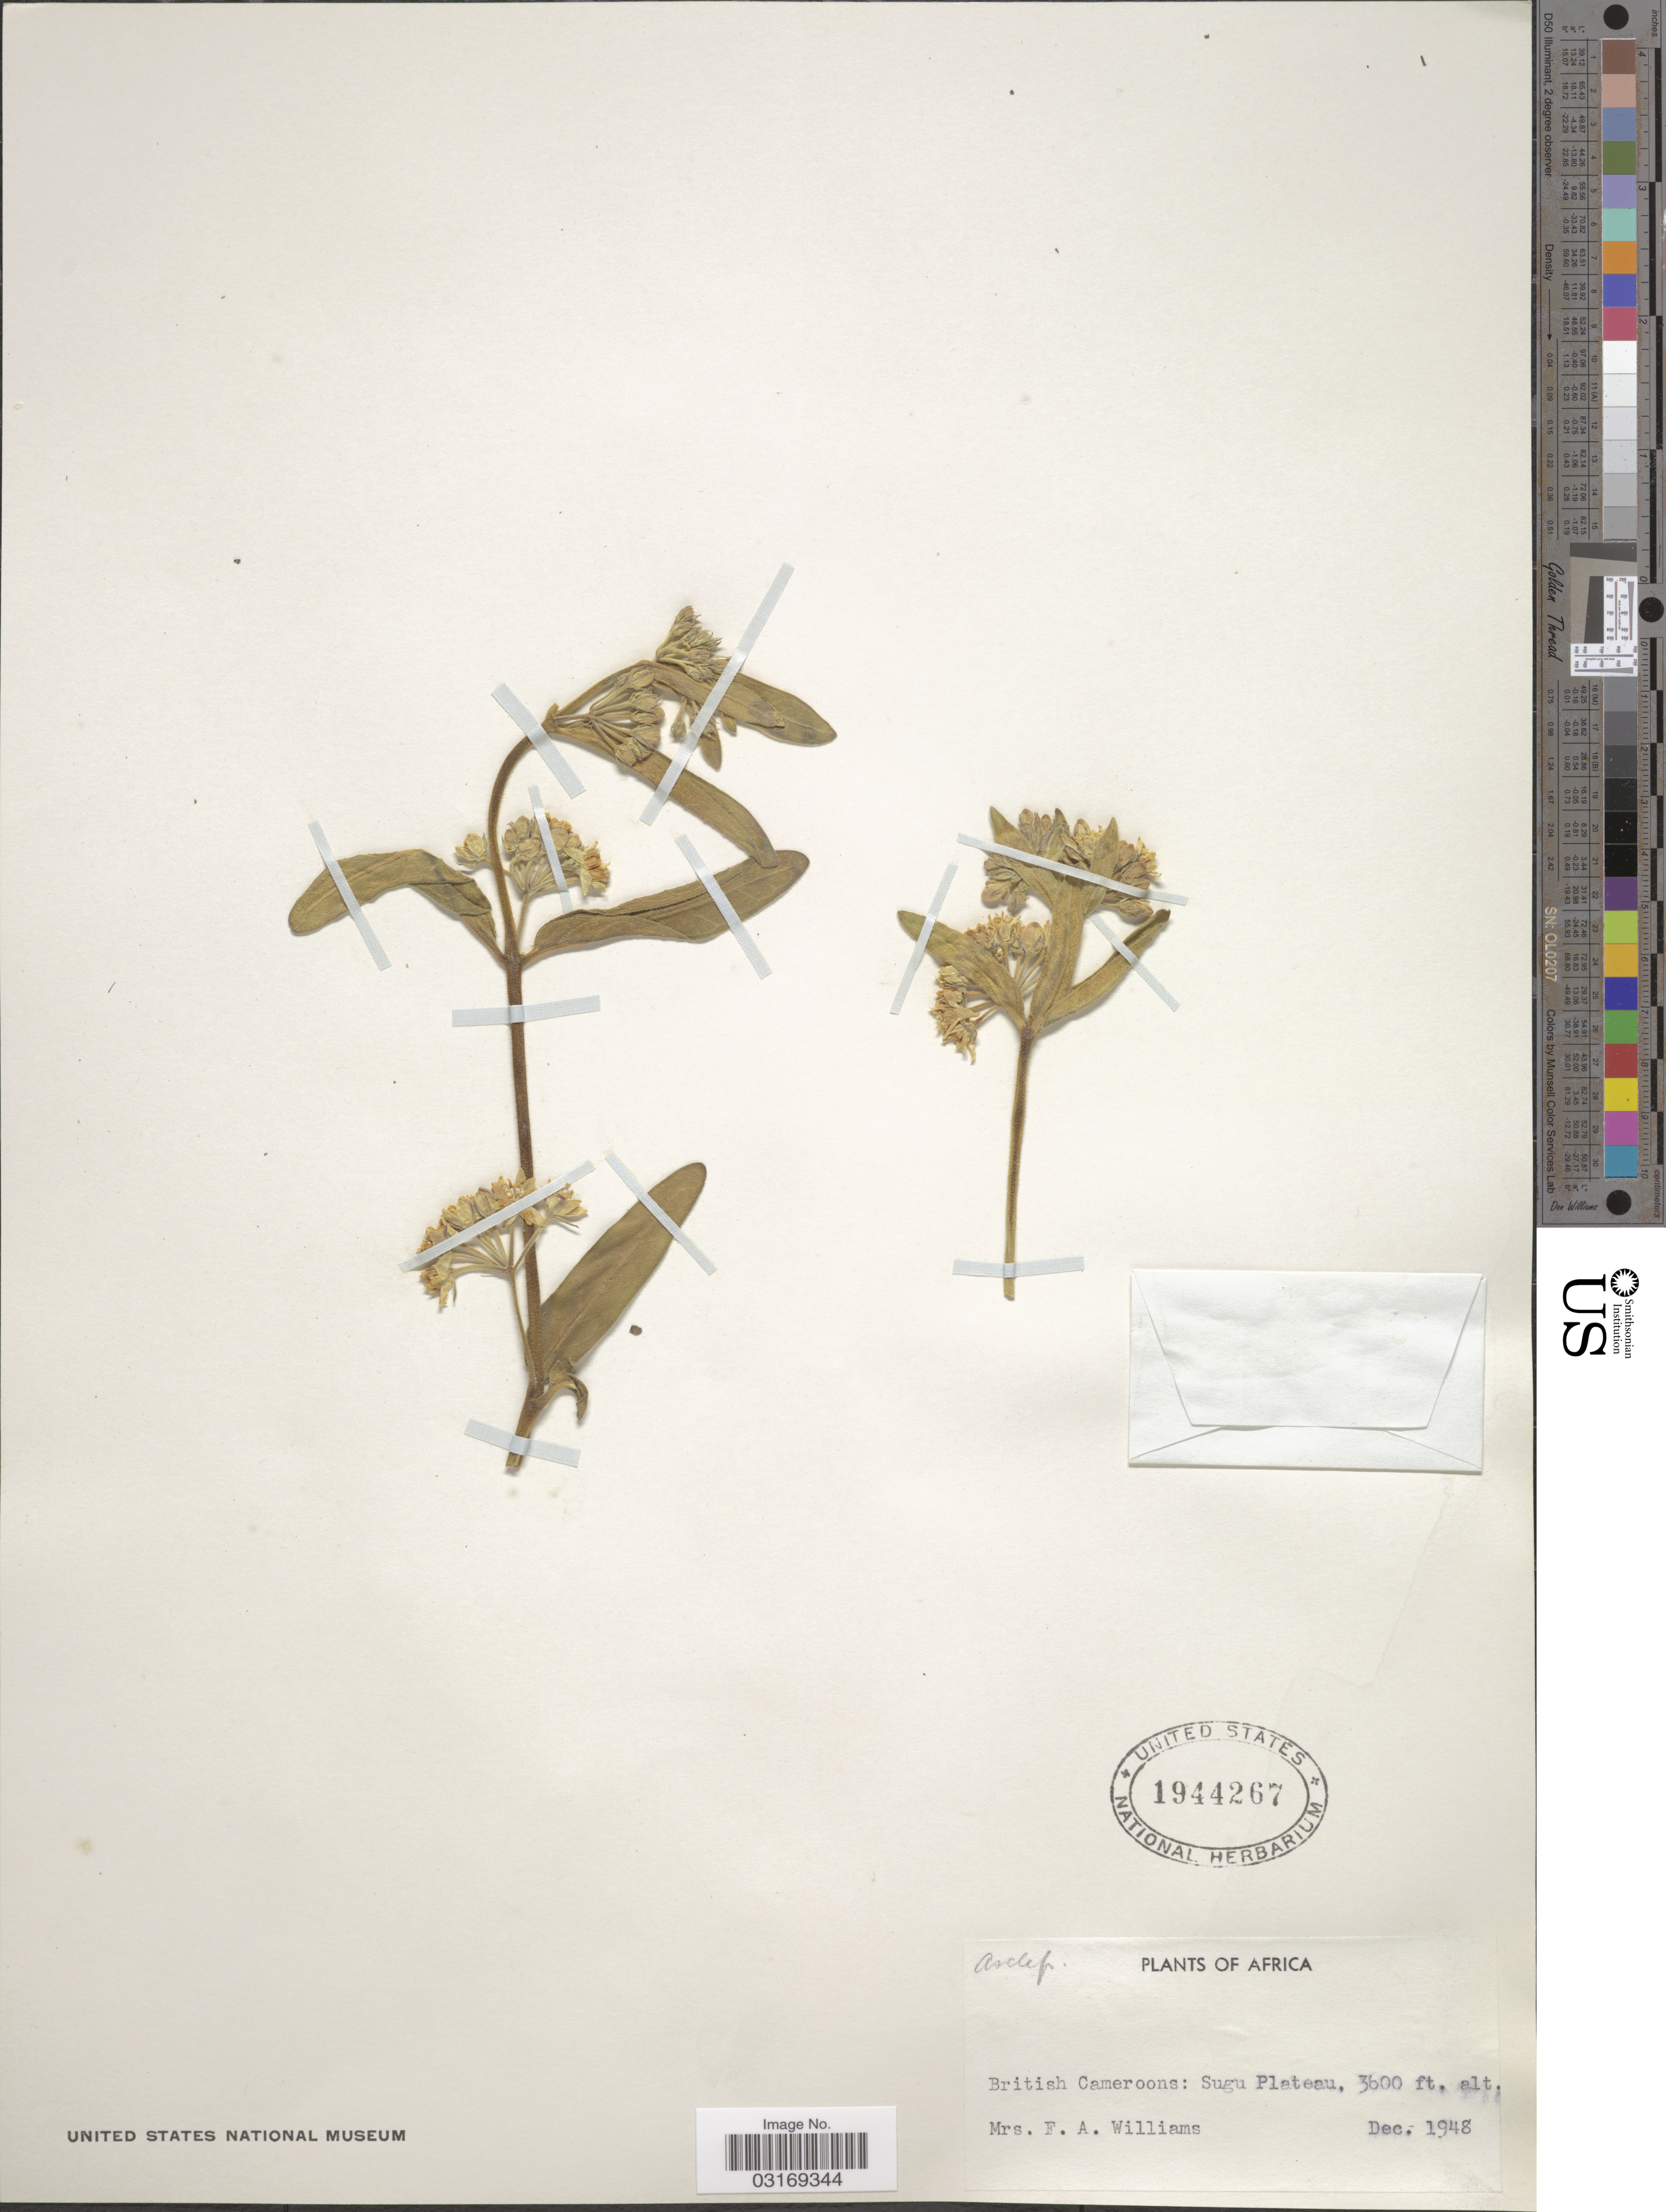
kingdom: Plantae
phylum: Tracheophyta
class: Magnoliopsida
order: Gentianales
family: Apocynaceae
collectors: F. Williams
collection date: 1948-12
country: Nigeria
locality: Africa. British Cameroons: Sugu Plateau.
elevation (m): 1097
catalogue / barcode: US 1944267